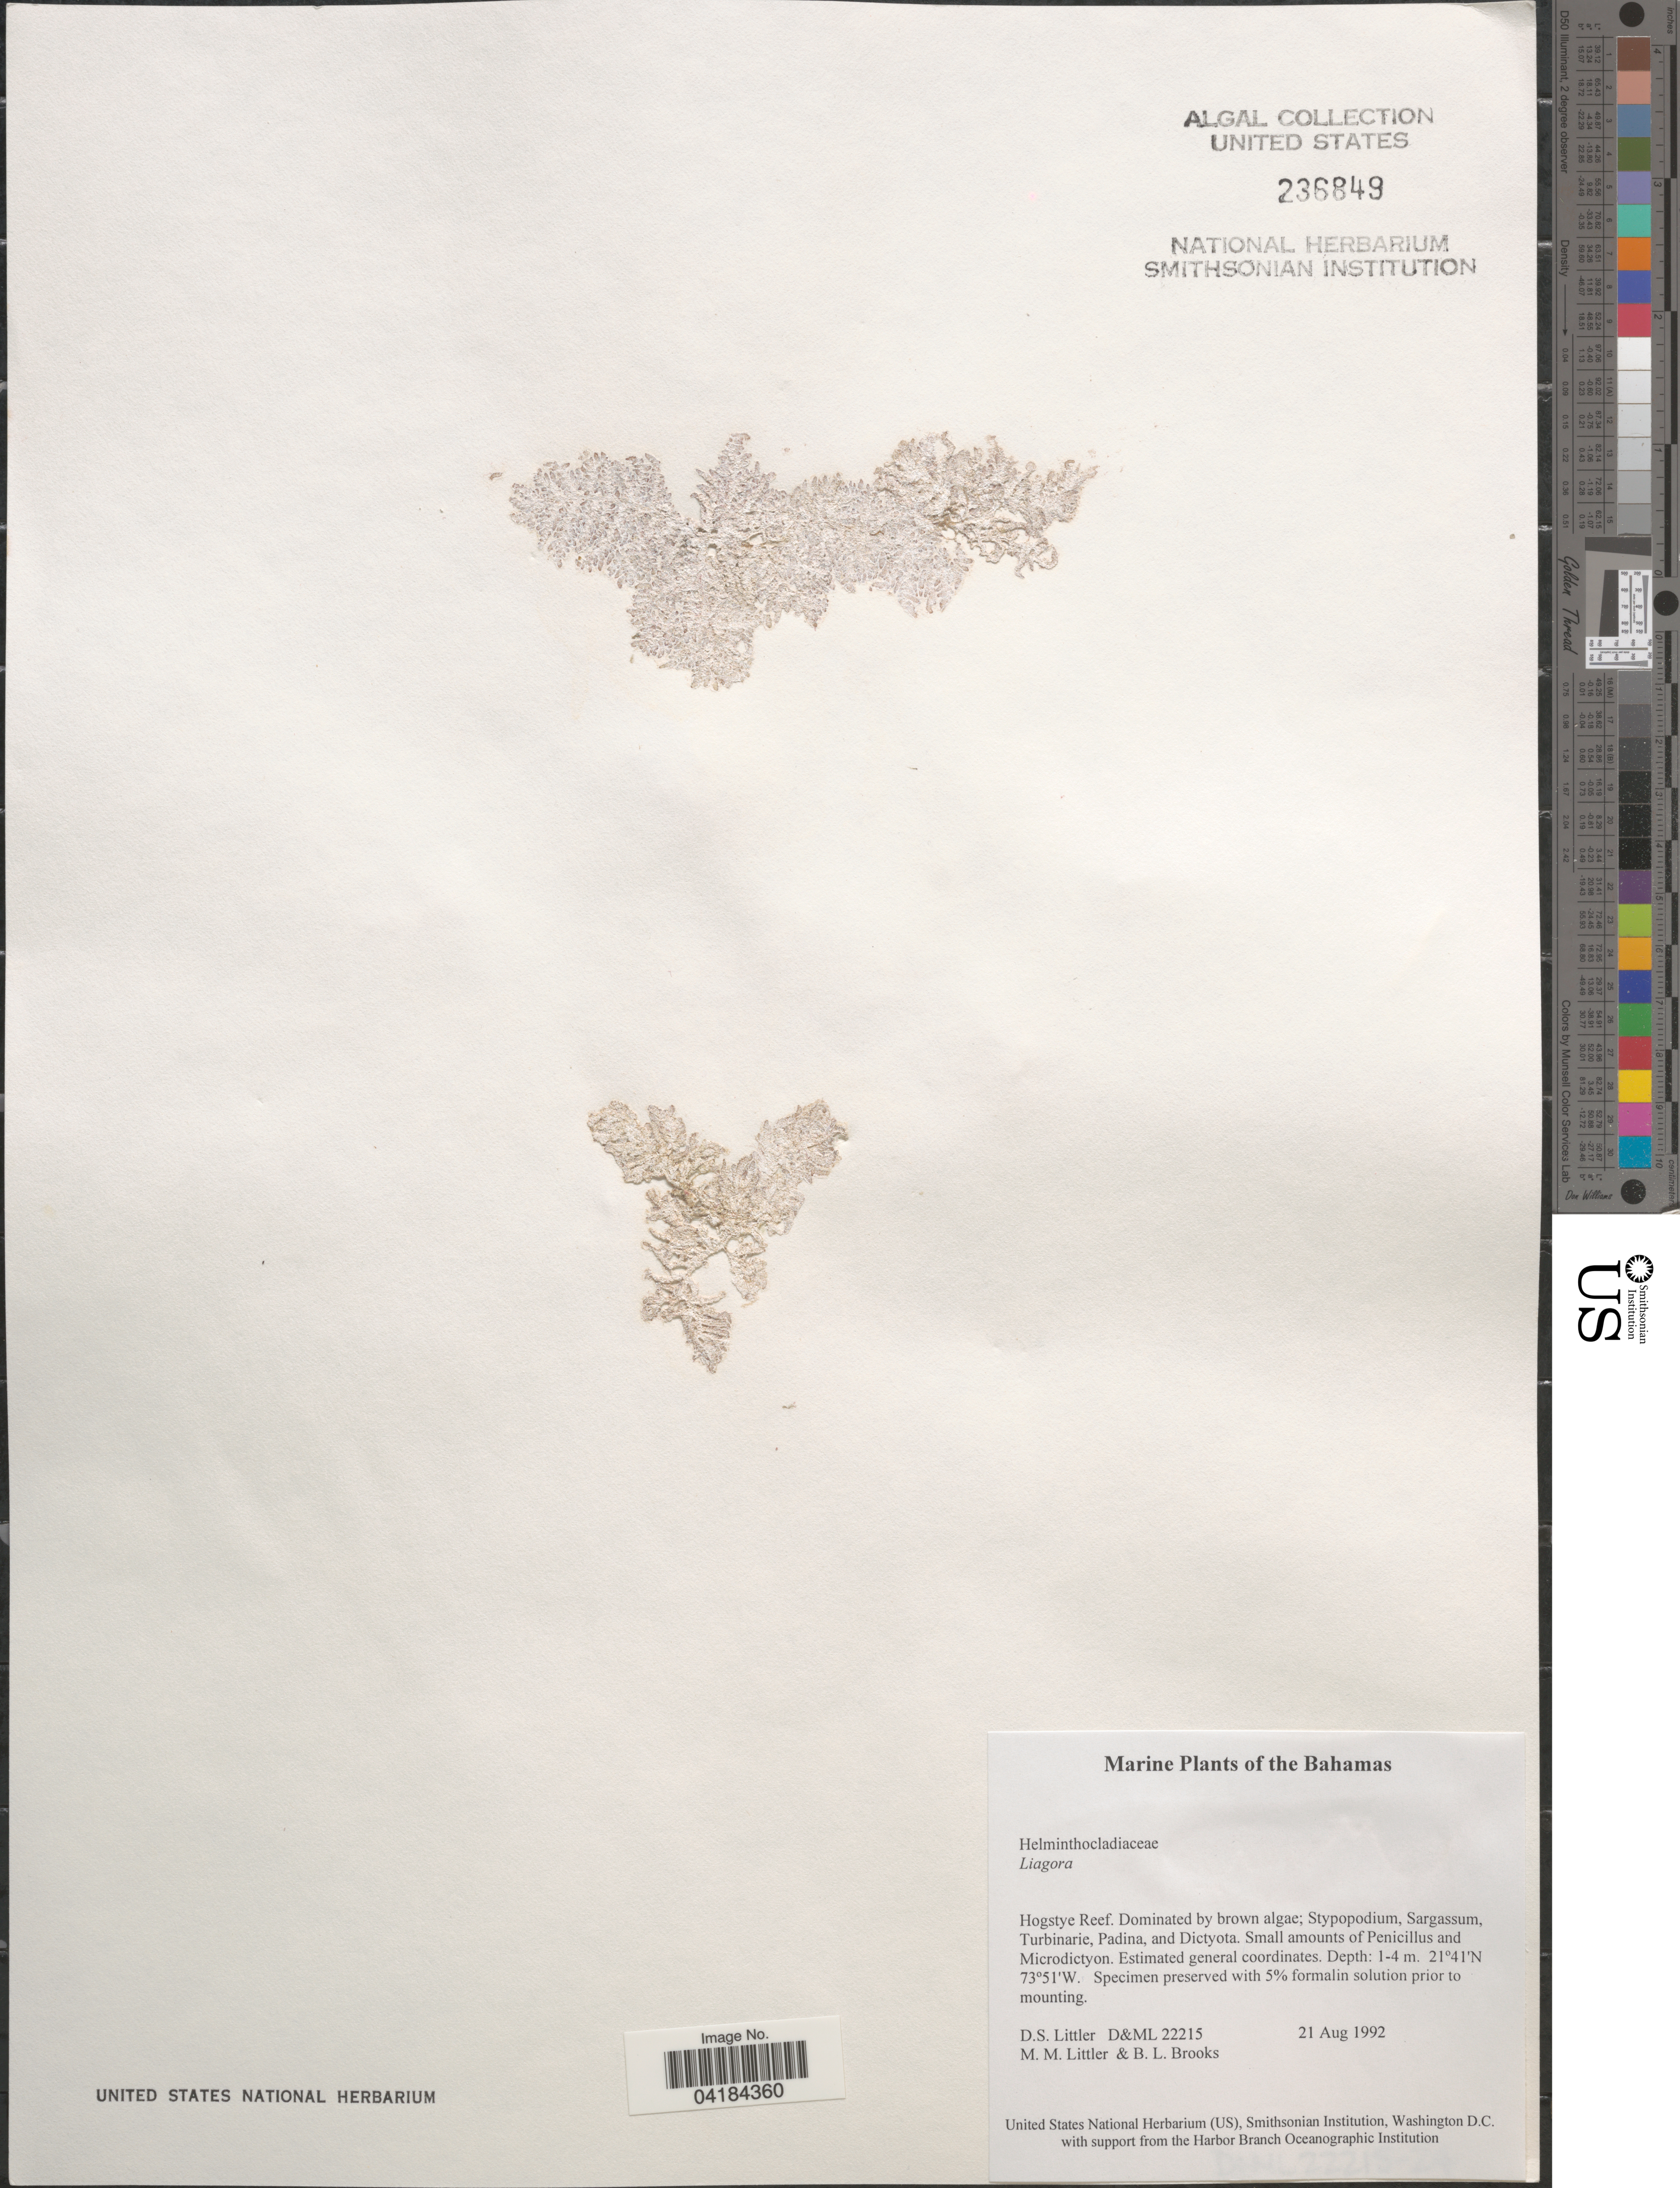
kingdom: Plantae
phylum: Rhodophyta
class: Florideophyceae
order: Nemaliales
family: Liagoraceae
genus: Liagora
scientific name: Liagora sp.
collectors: D. S. Littler & B. Brooks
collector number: D&ML22215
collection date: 1992-08-21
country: Bahamas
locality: The Bahamas. Hogstye Reef.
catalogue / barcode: US 236849